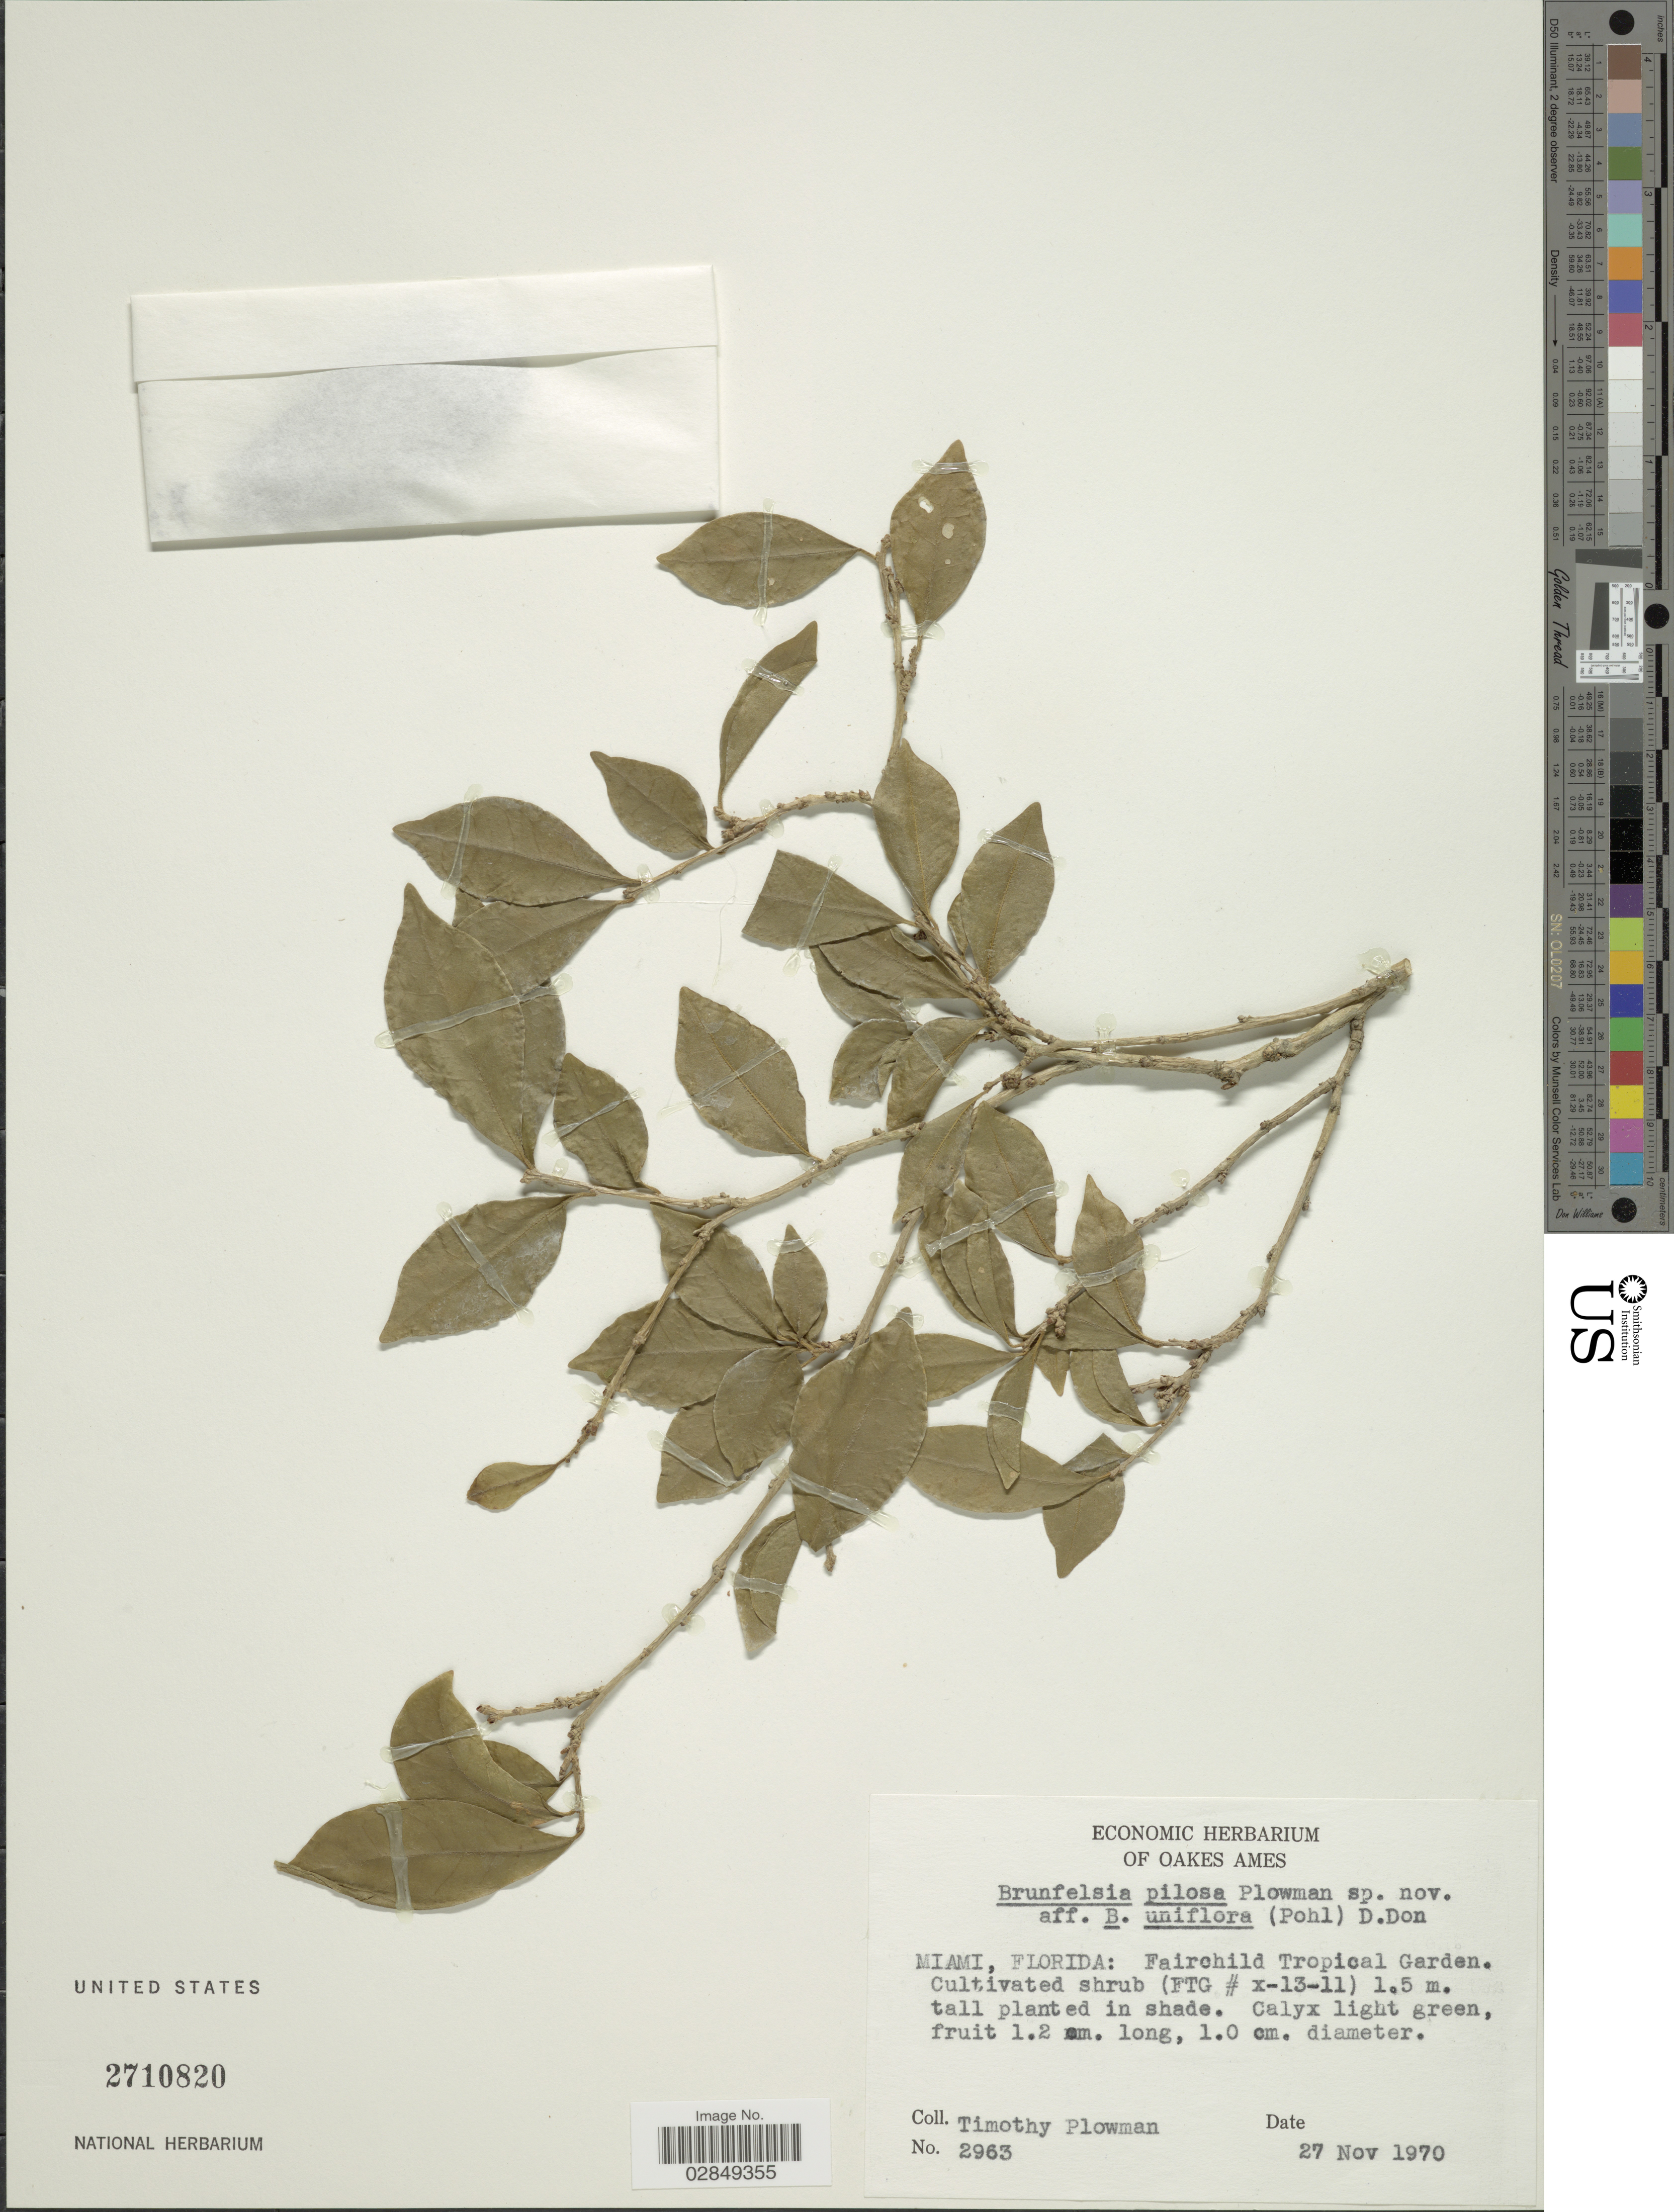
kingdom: Plantae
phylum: Tracheophyta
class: Magnoliopsida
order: Solanales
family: Solanaceae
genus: Brunfelsia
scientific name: Brunfelsia pilosa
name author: Plowman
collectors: T. Plowman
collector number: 2963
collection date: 1970-11-27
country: United States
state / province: Florida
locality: Miami, Florida: Fairchild Tropical Garden. Cultivated shrub (FTG # x-13-11).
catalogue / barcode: US 2710820